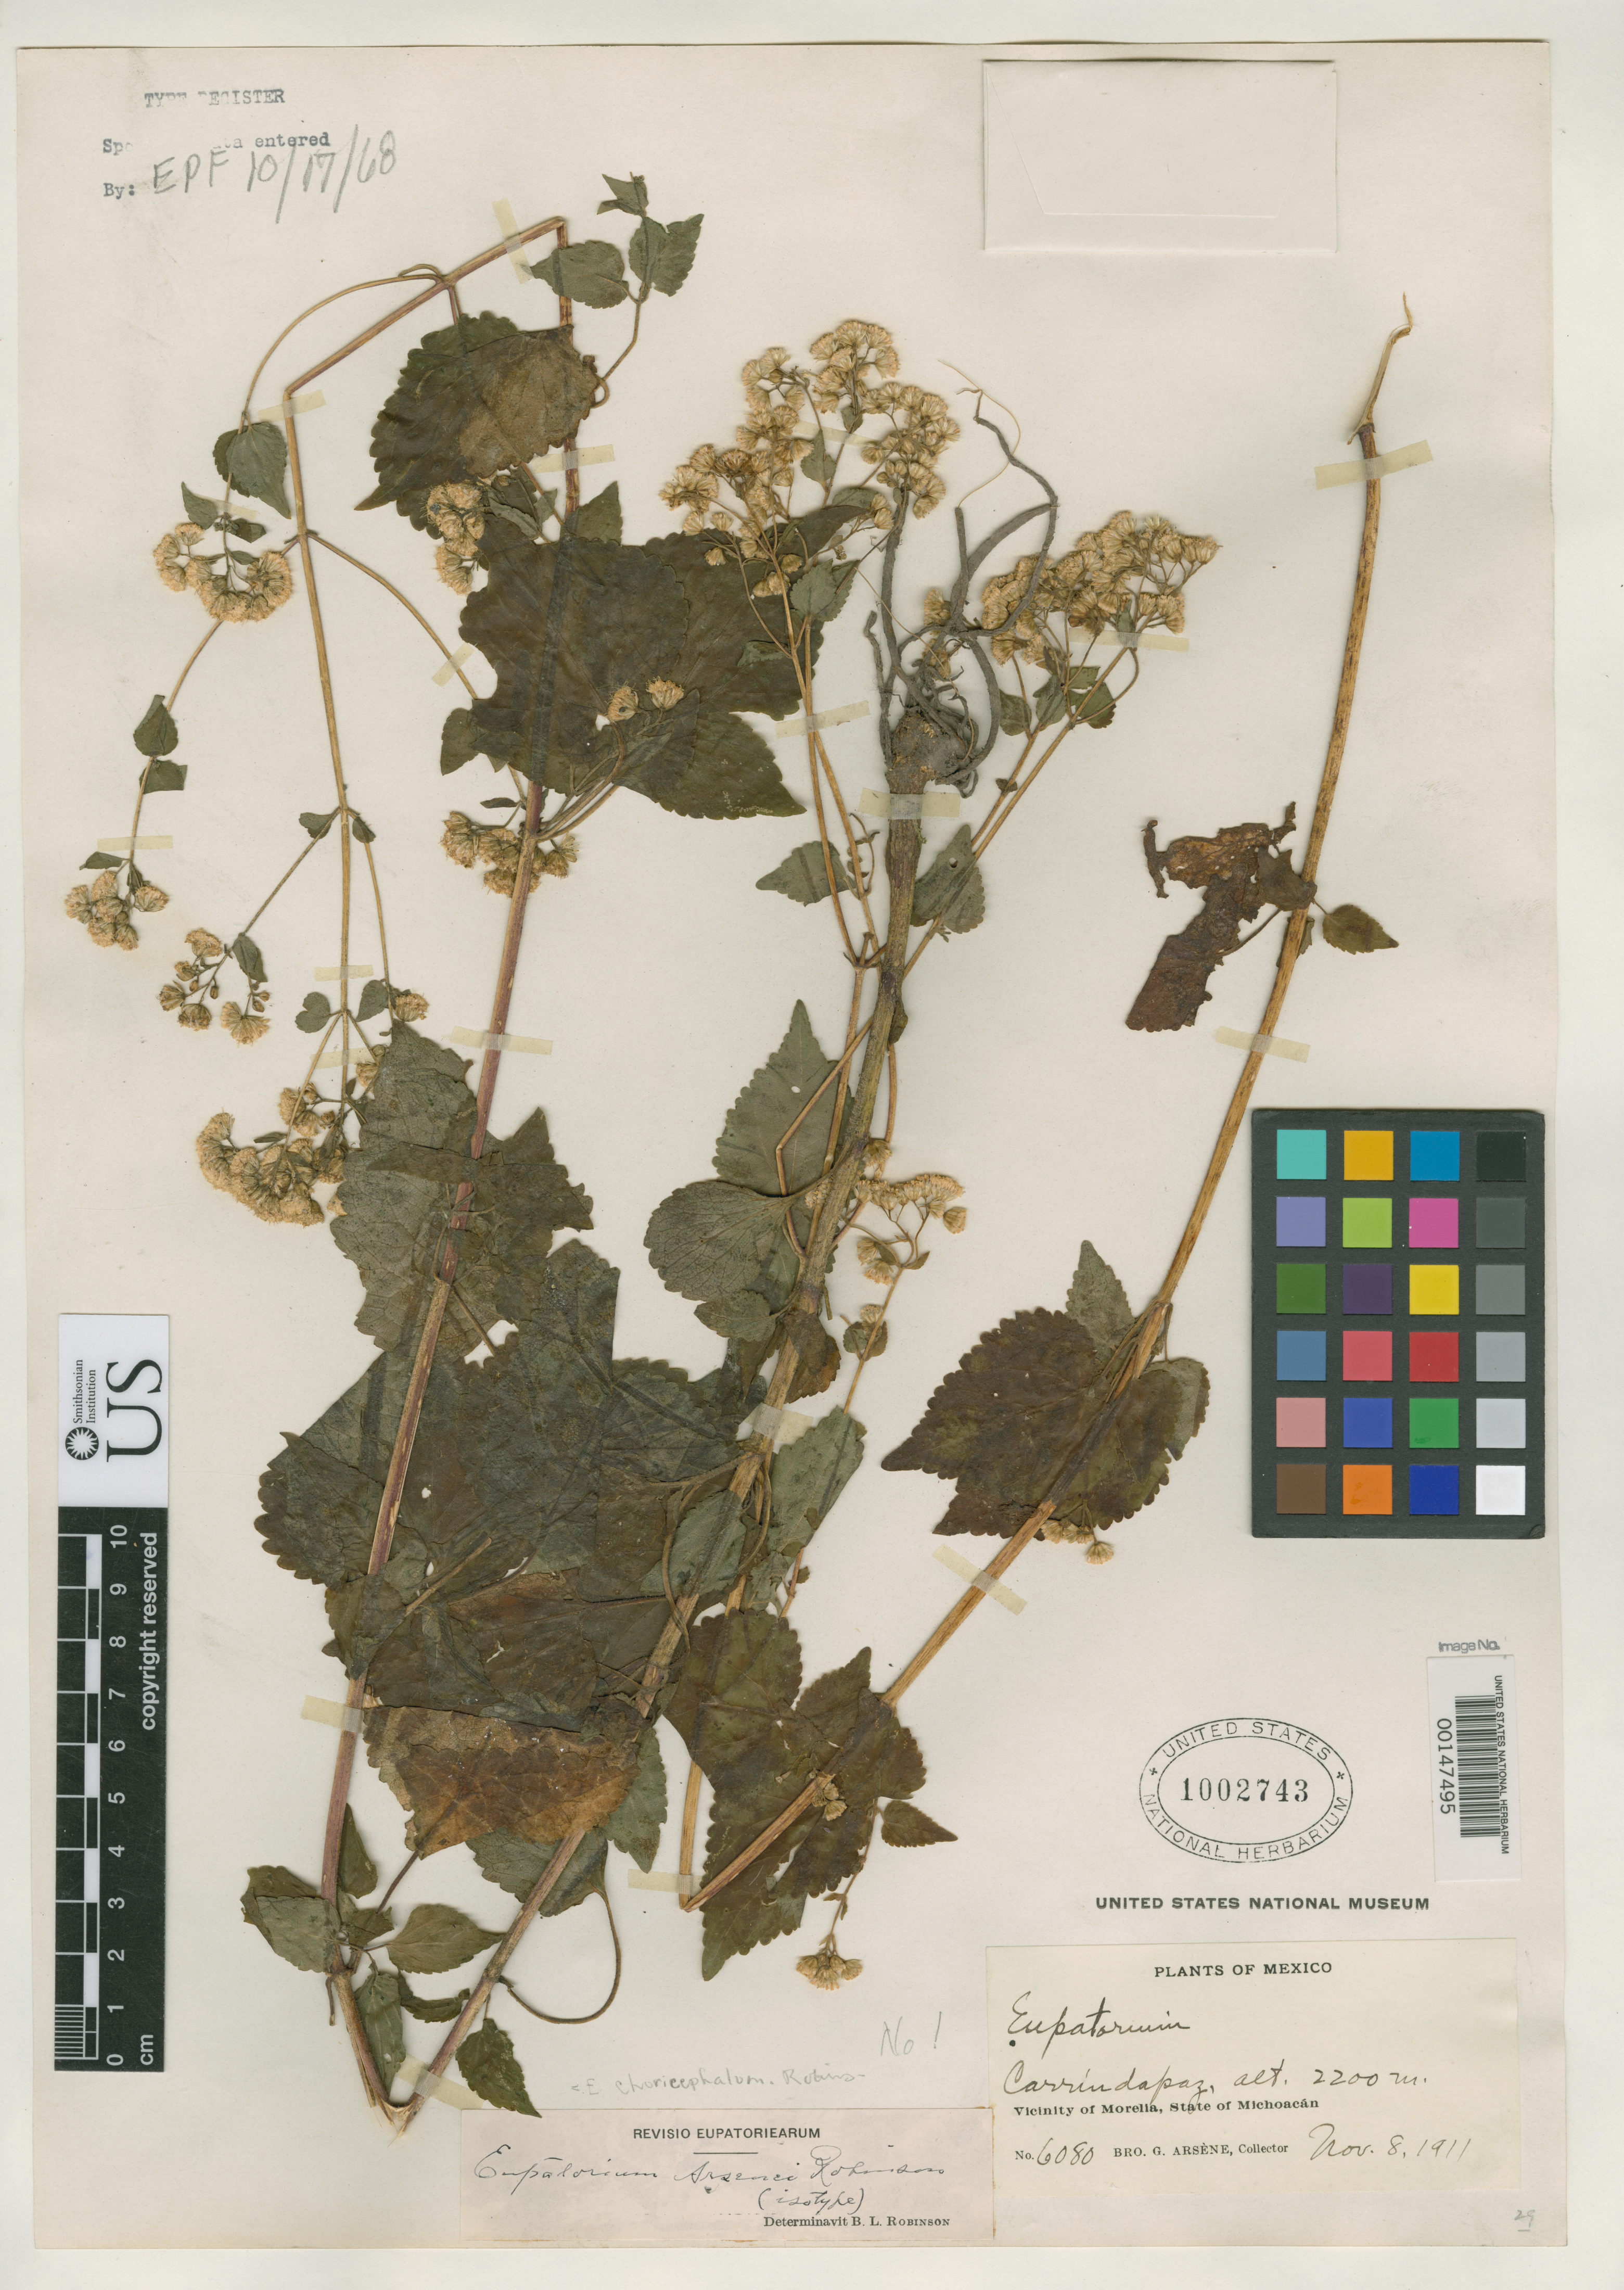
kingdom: Plantae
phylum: Tracheophyta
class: Magnoliopsida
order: Asterales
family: Asteraceae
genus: Eupatorium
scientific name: Eupatorium arsenei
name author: B.L. Rob.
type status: Isotype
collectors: Bro. G. Arsène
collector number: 6080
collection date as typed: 08 Nov 1911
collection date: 1911-11-08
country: Mexico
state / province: Michoacán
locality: Morelia.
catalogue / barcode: US 1002743